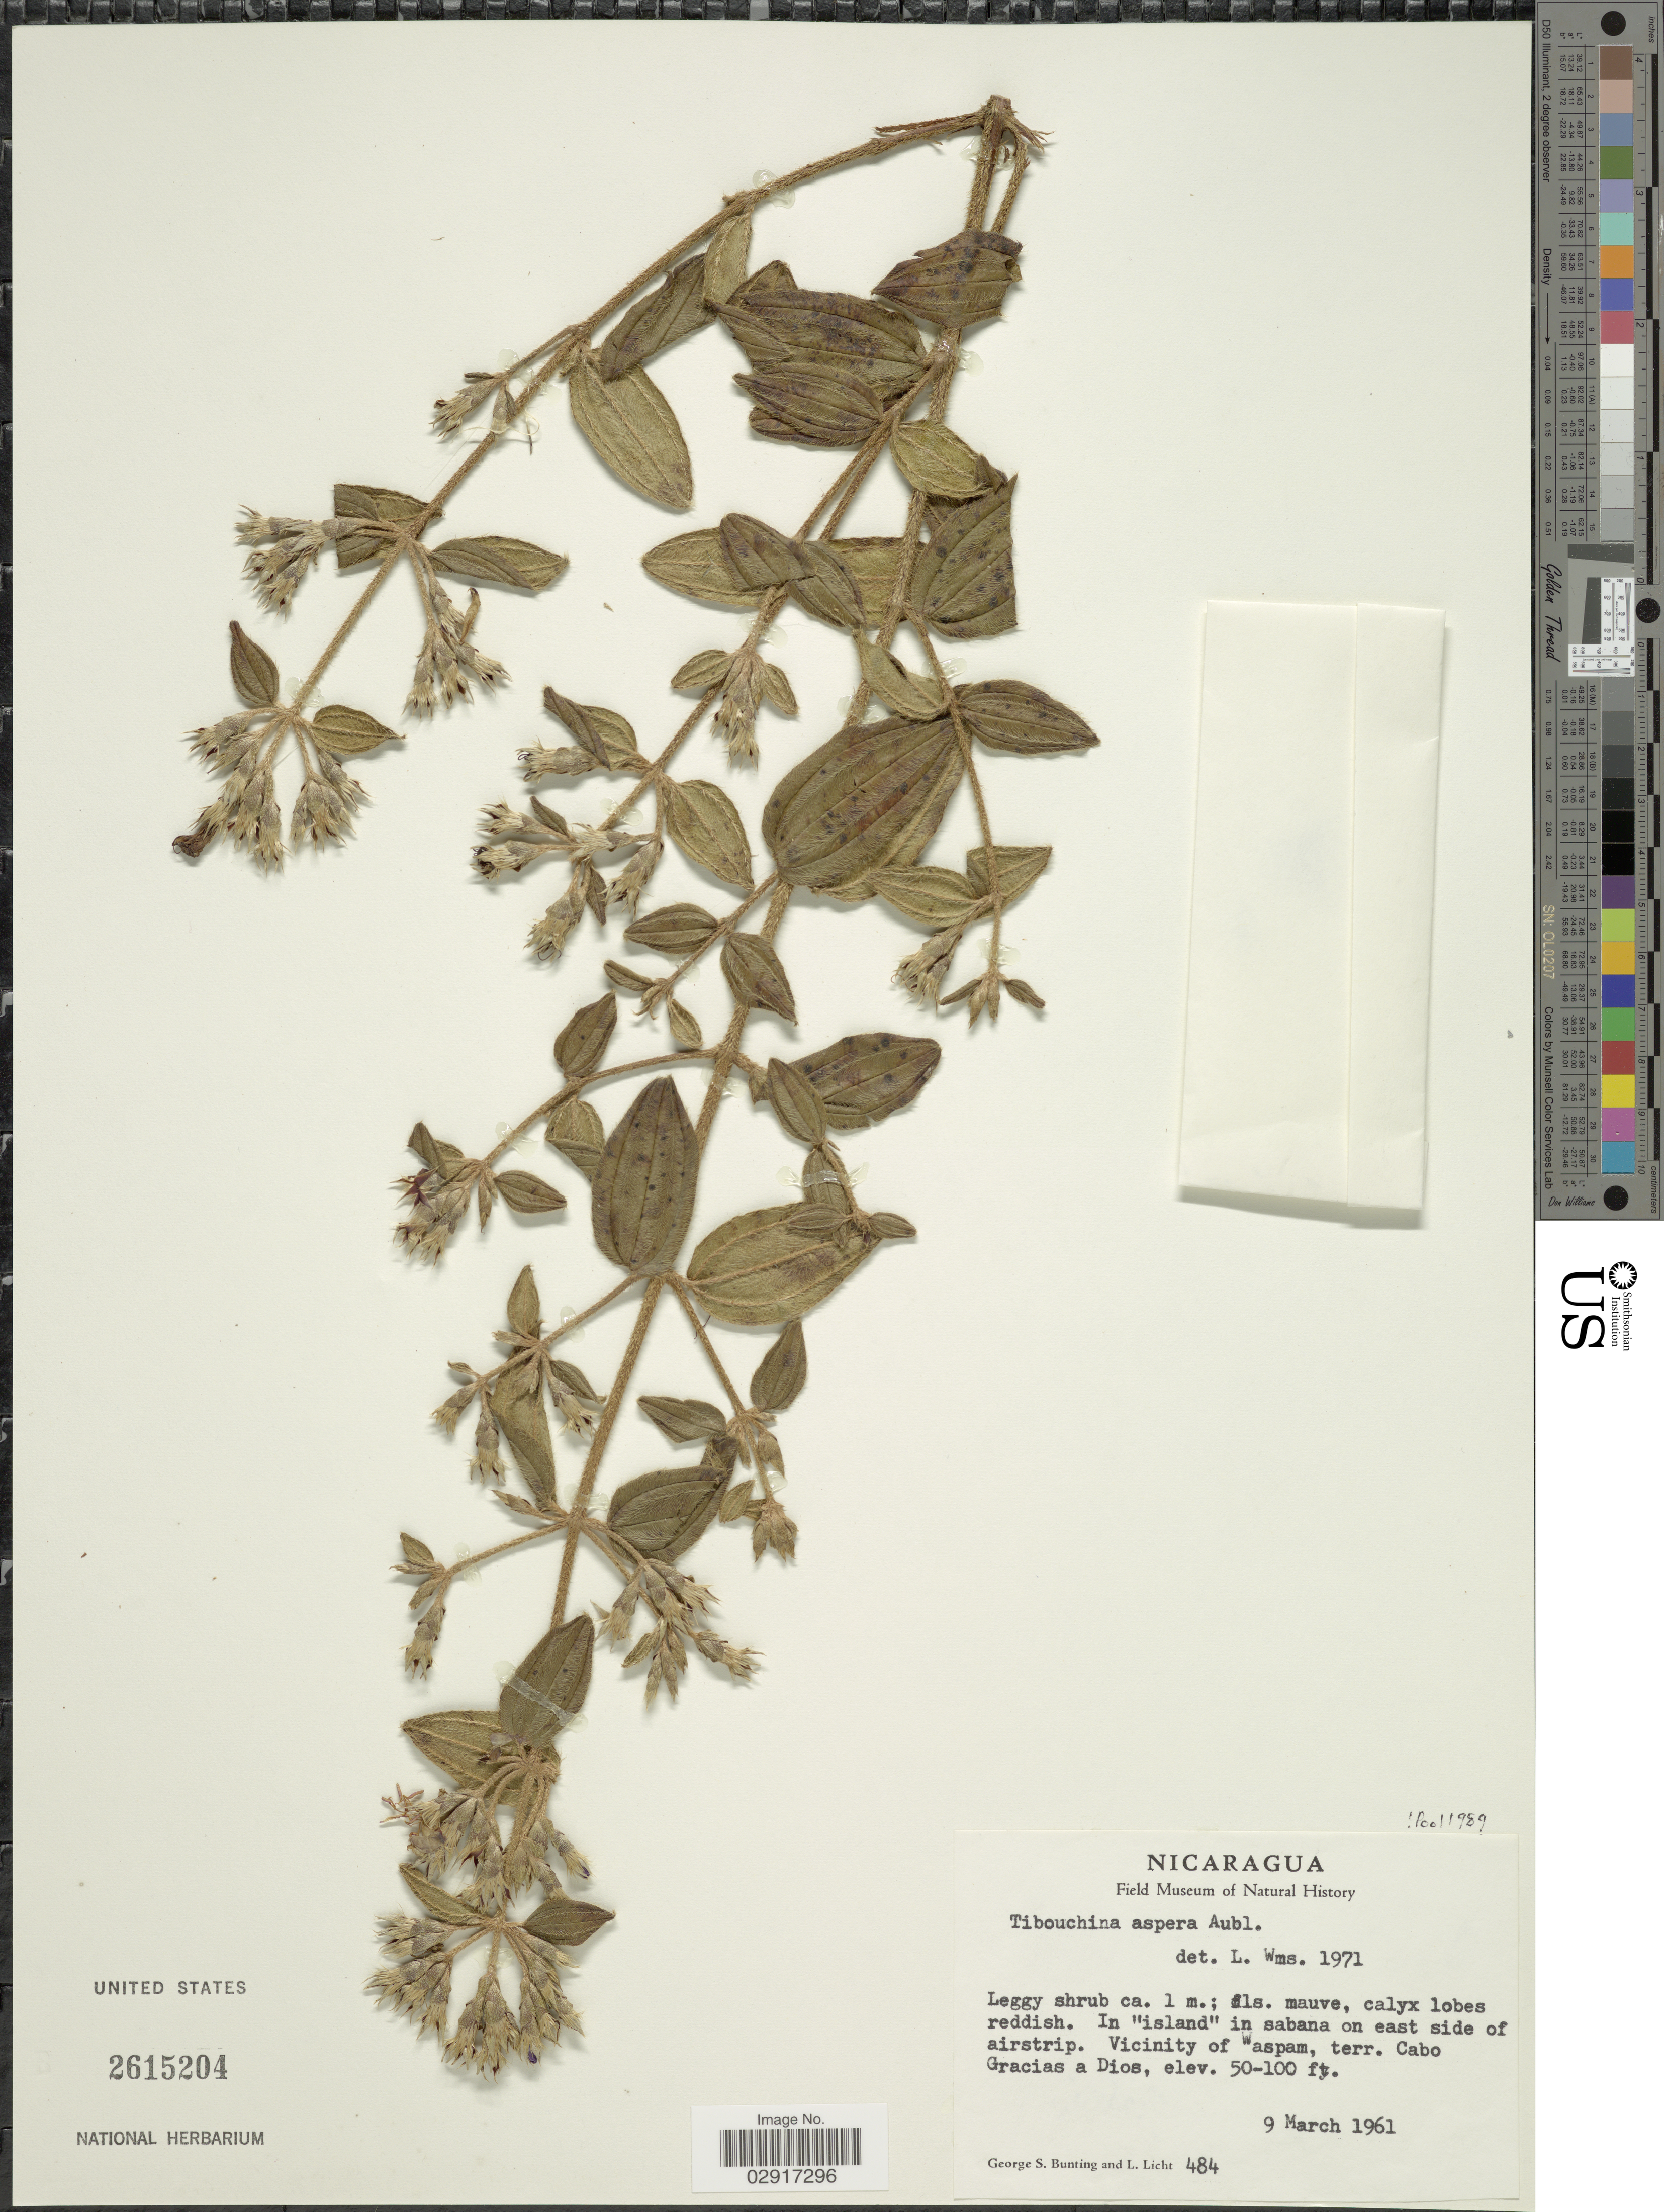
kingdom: Plantae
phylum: Tracheophyta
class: Magnoliopsida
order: Myrtales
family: Melastomataceae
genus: Tibouchina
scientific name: Tibouchina aspera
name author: Aubl.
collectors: G. S. Bunting & L. Licht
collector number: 484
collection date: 1961-03-09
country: Nicaragua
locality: In "island" in sabana on east side of airstrip. Vicinity of Waspam, terr. Cabo Gracias a Dios.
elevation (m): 15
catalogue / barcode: US 2615204